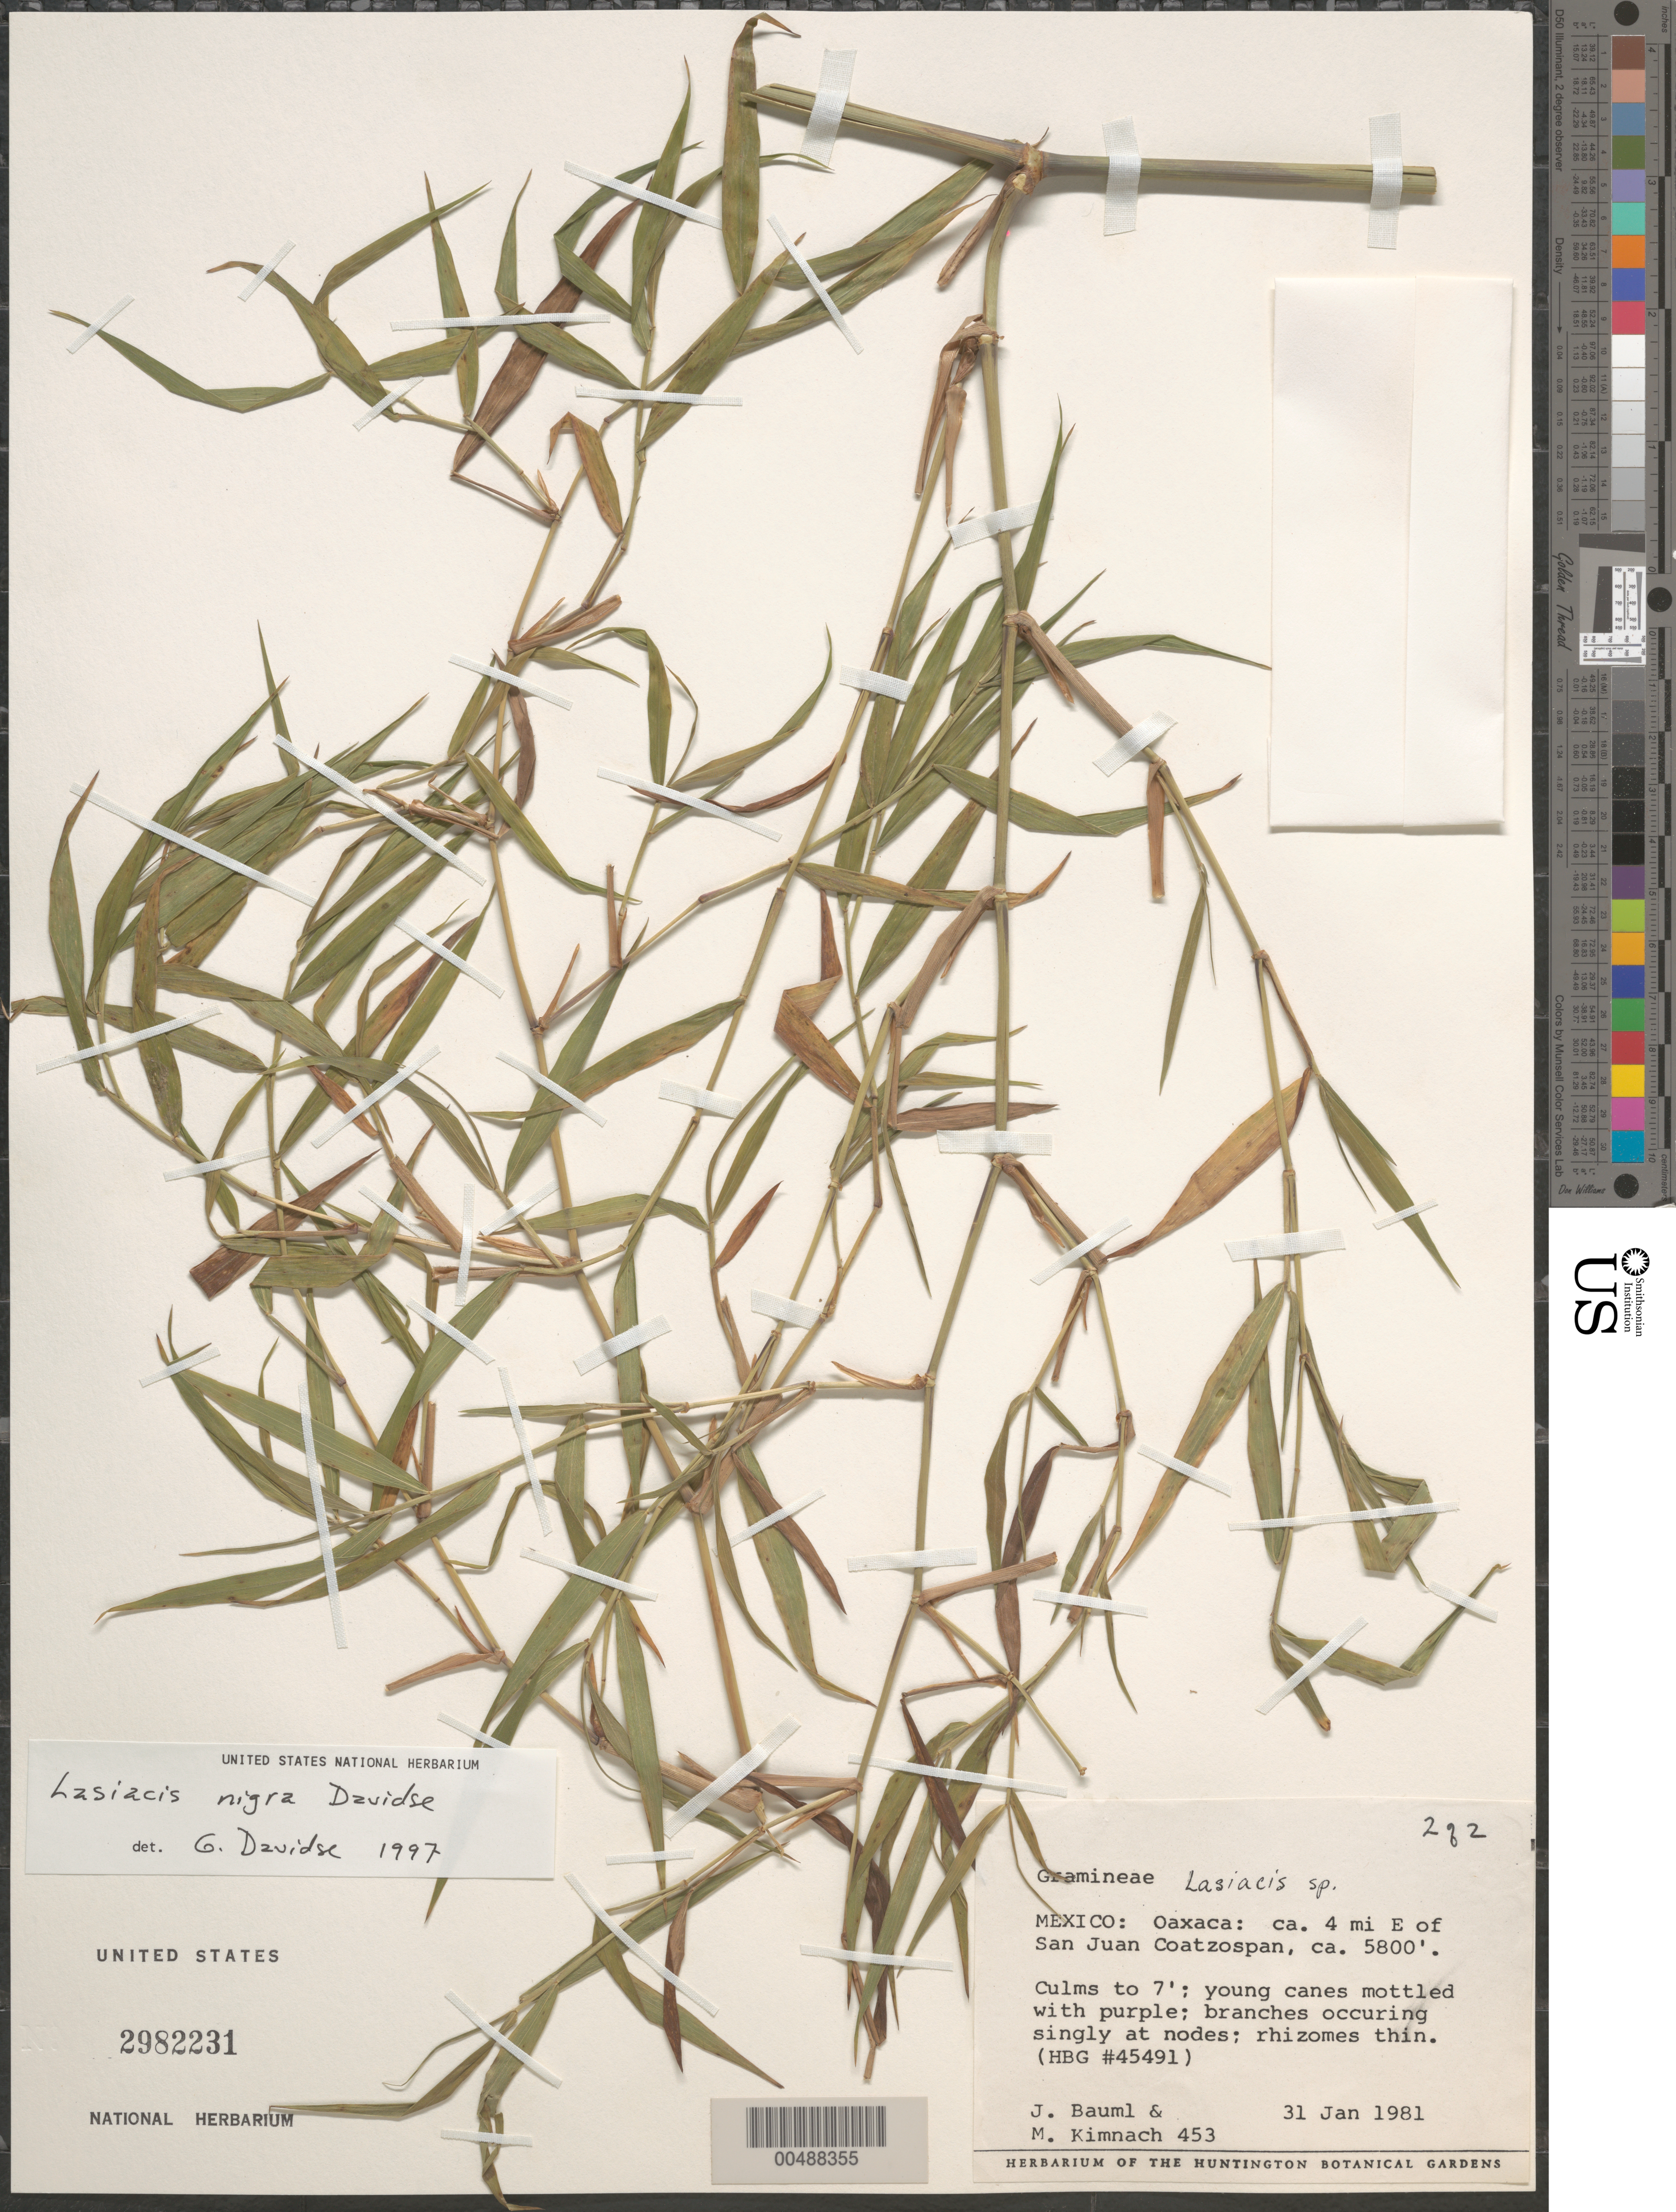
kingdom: Plantae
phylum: Tracheophyta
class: Liliopsida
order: Poales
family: Poaceae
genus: Lasiacis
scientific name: Lasiacis maxonii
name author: Swallen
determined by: Davidse, Gerrit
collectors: J. Bauml & M. W. Kimnach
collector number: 453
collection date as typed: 31 Jan 1981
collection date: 1981-01-31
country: Mexico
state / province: Oaxaca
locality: Ca 4 mi E of San Juan Coatzospan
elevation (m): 1768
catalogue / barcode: US 2982231